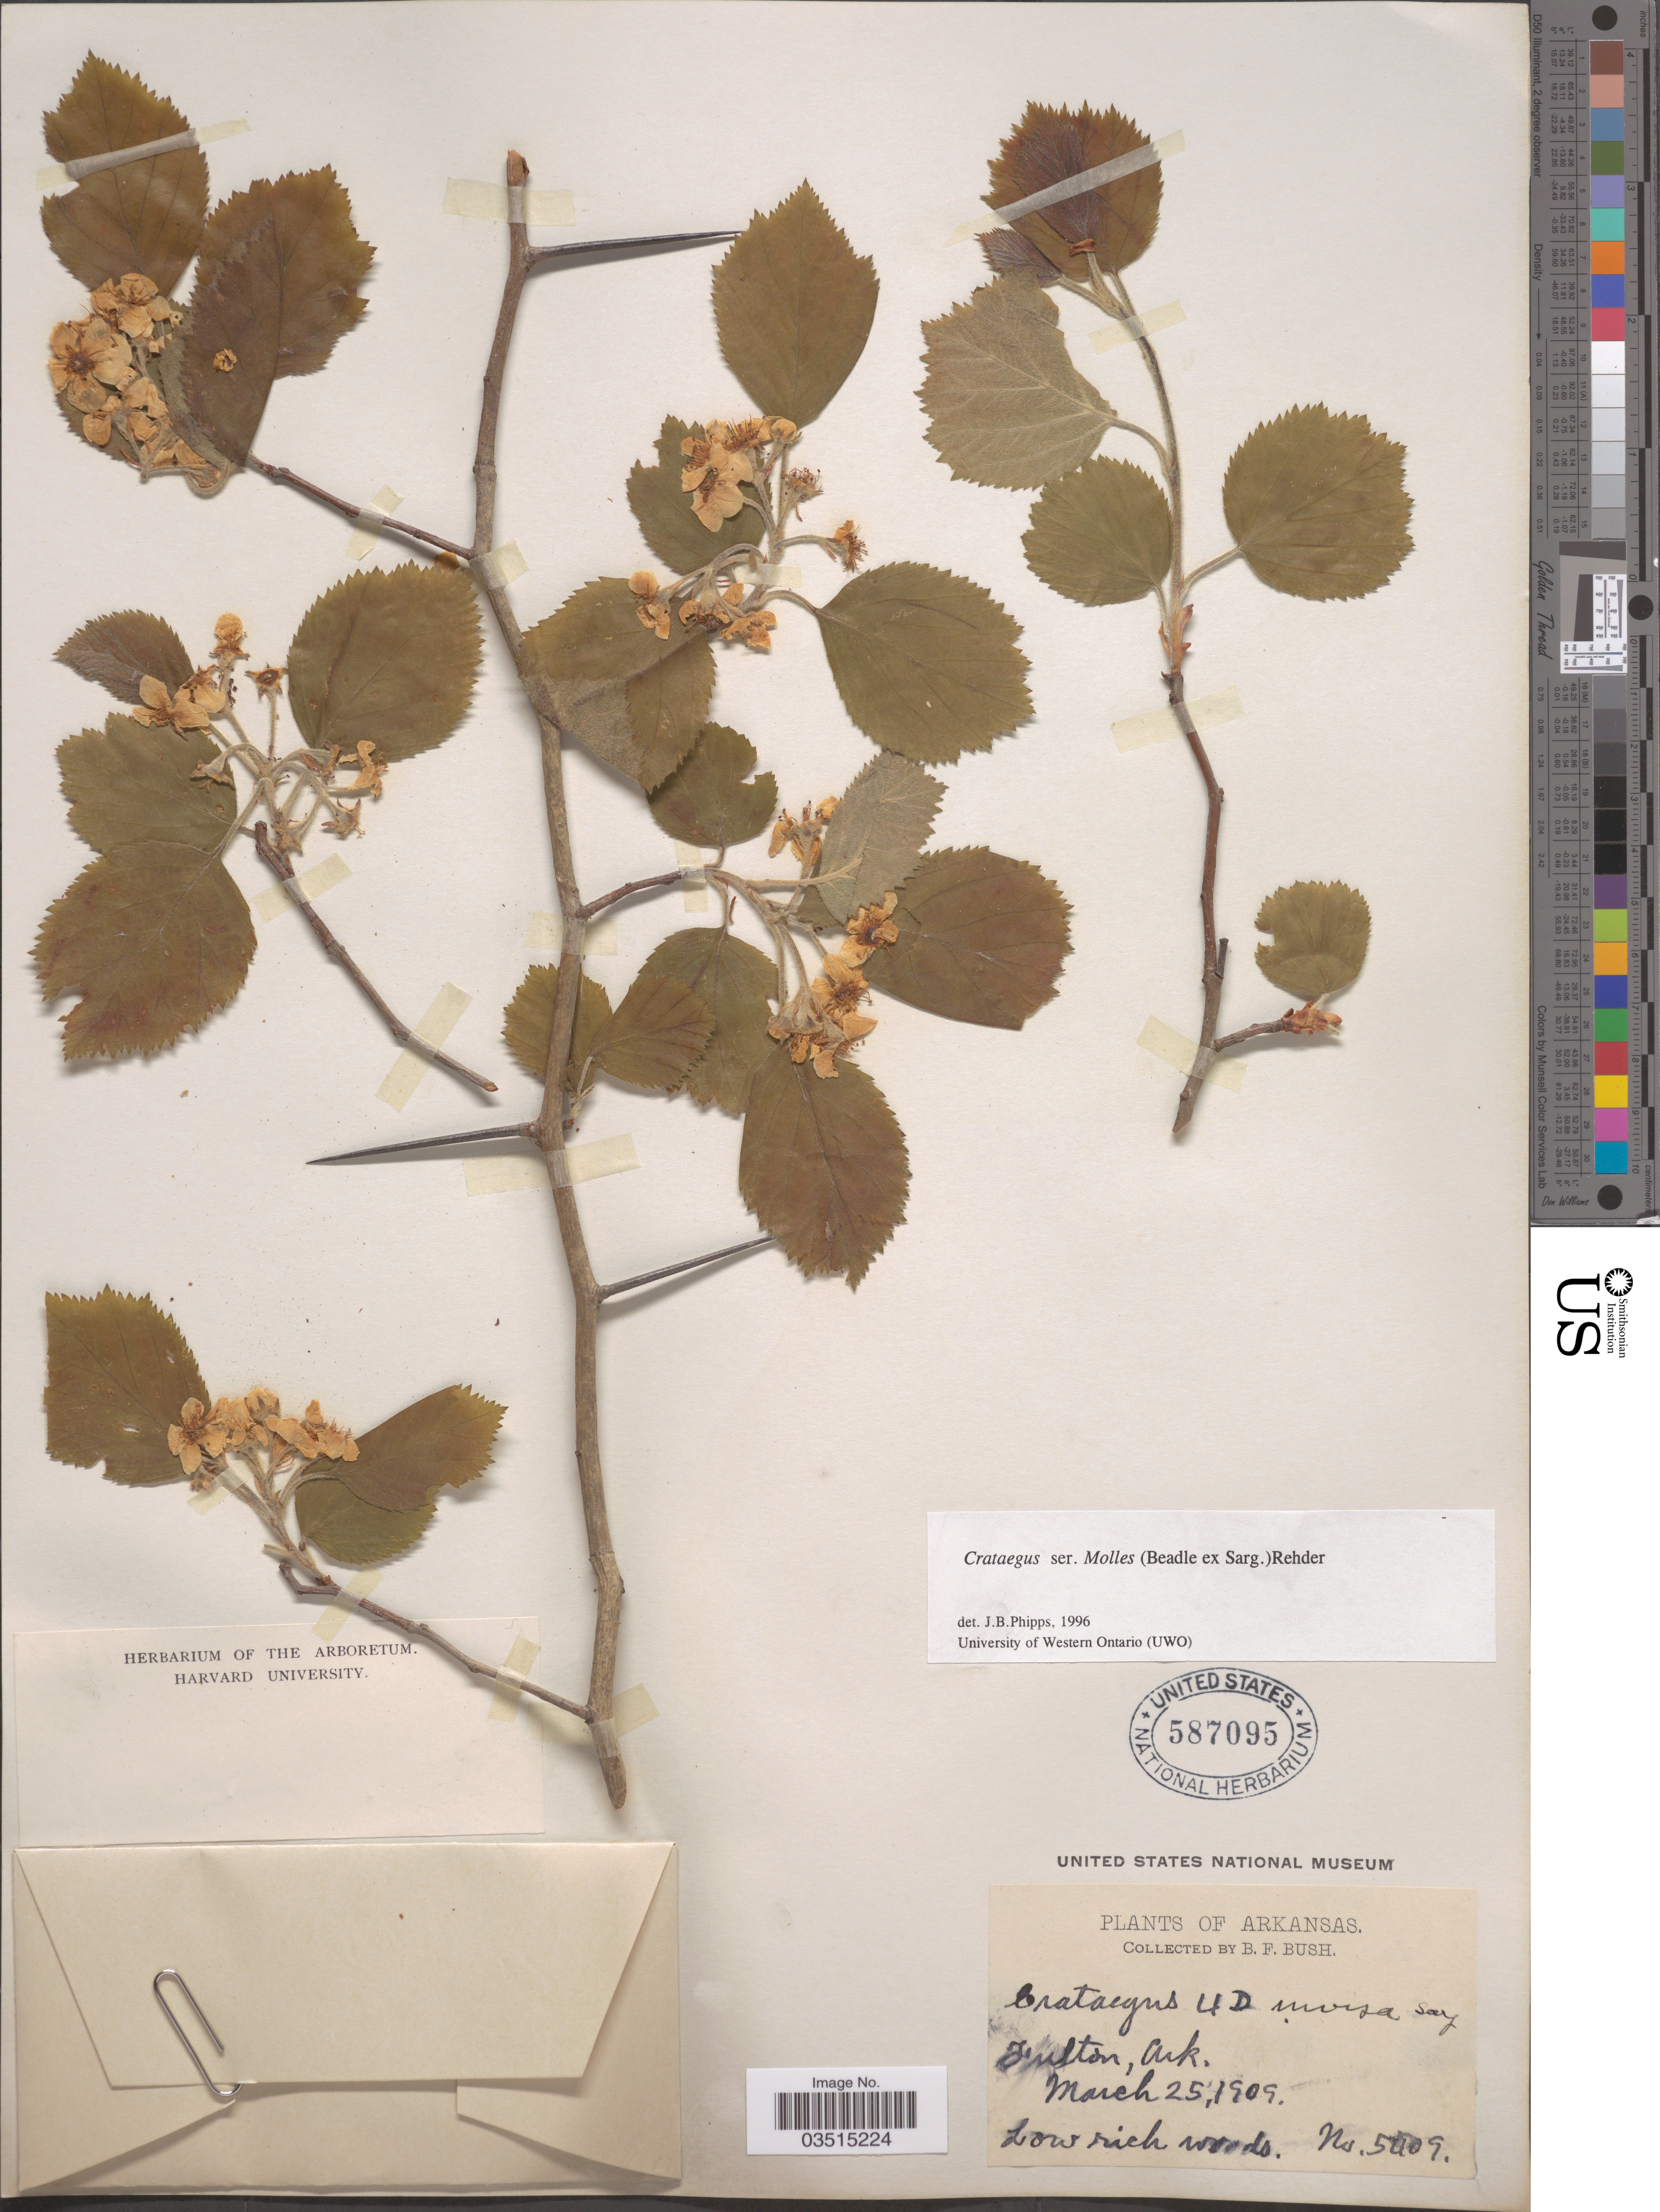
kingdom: Plantae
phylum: Tracheophyta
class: Magnoliopsida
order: Rosales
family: Rosaceae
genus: Crataegus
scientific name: Crataegus invisa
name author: Sarg.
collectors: B. F. Bush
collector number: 5409*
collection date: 1909-03-25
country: United States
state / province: Arkansas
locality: Fulton.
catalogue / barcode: US 587095